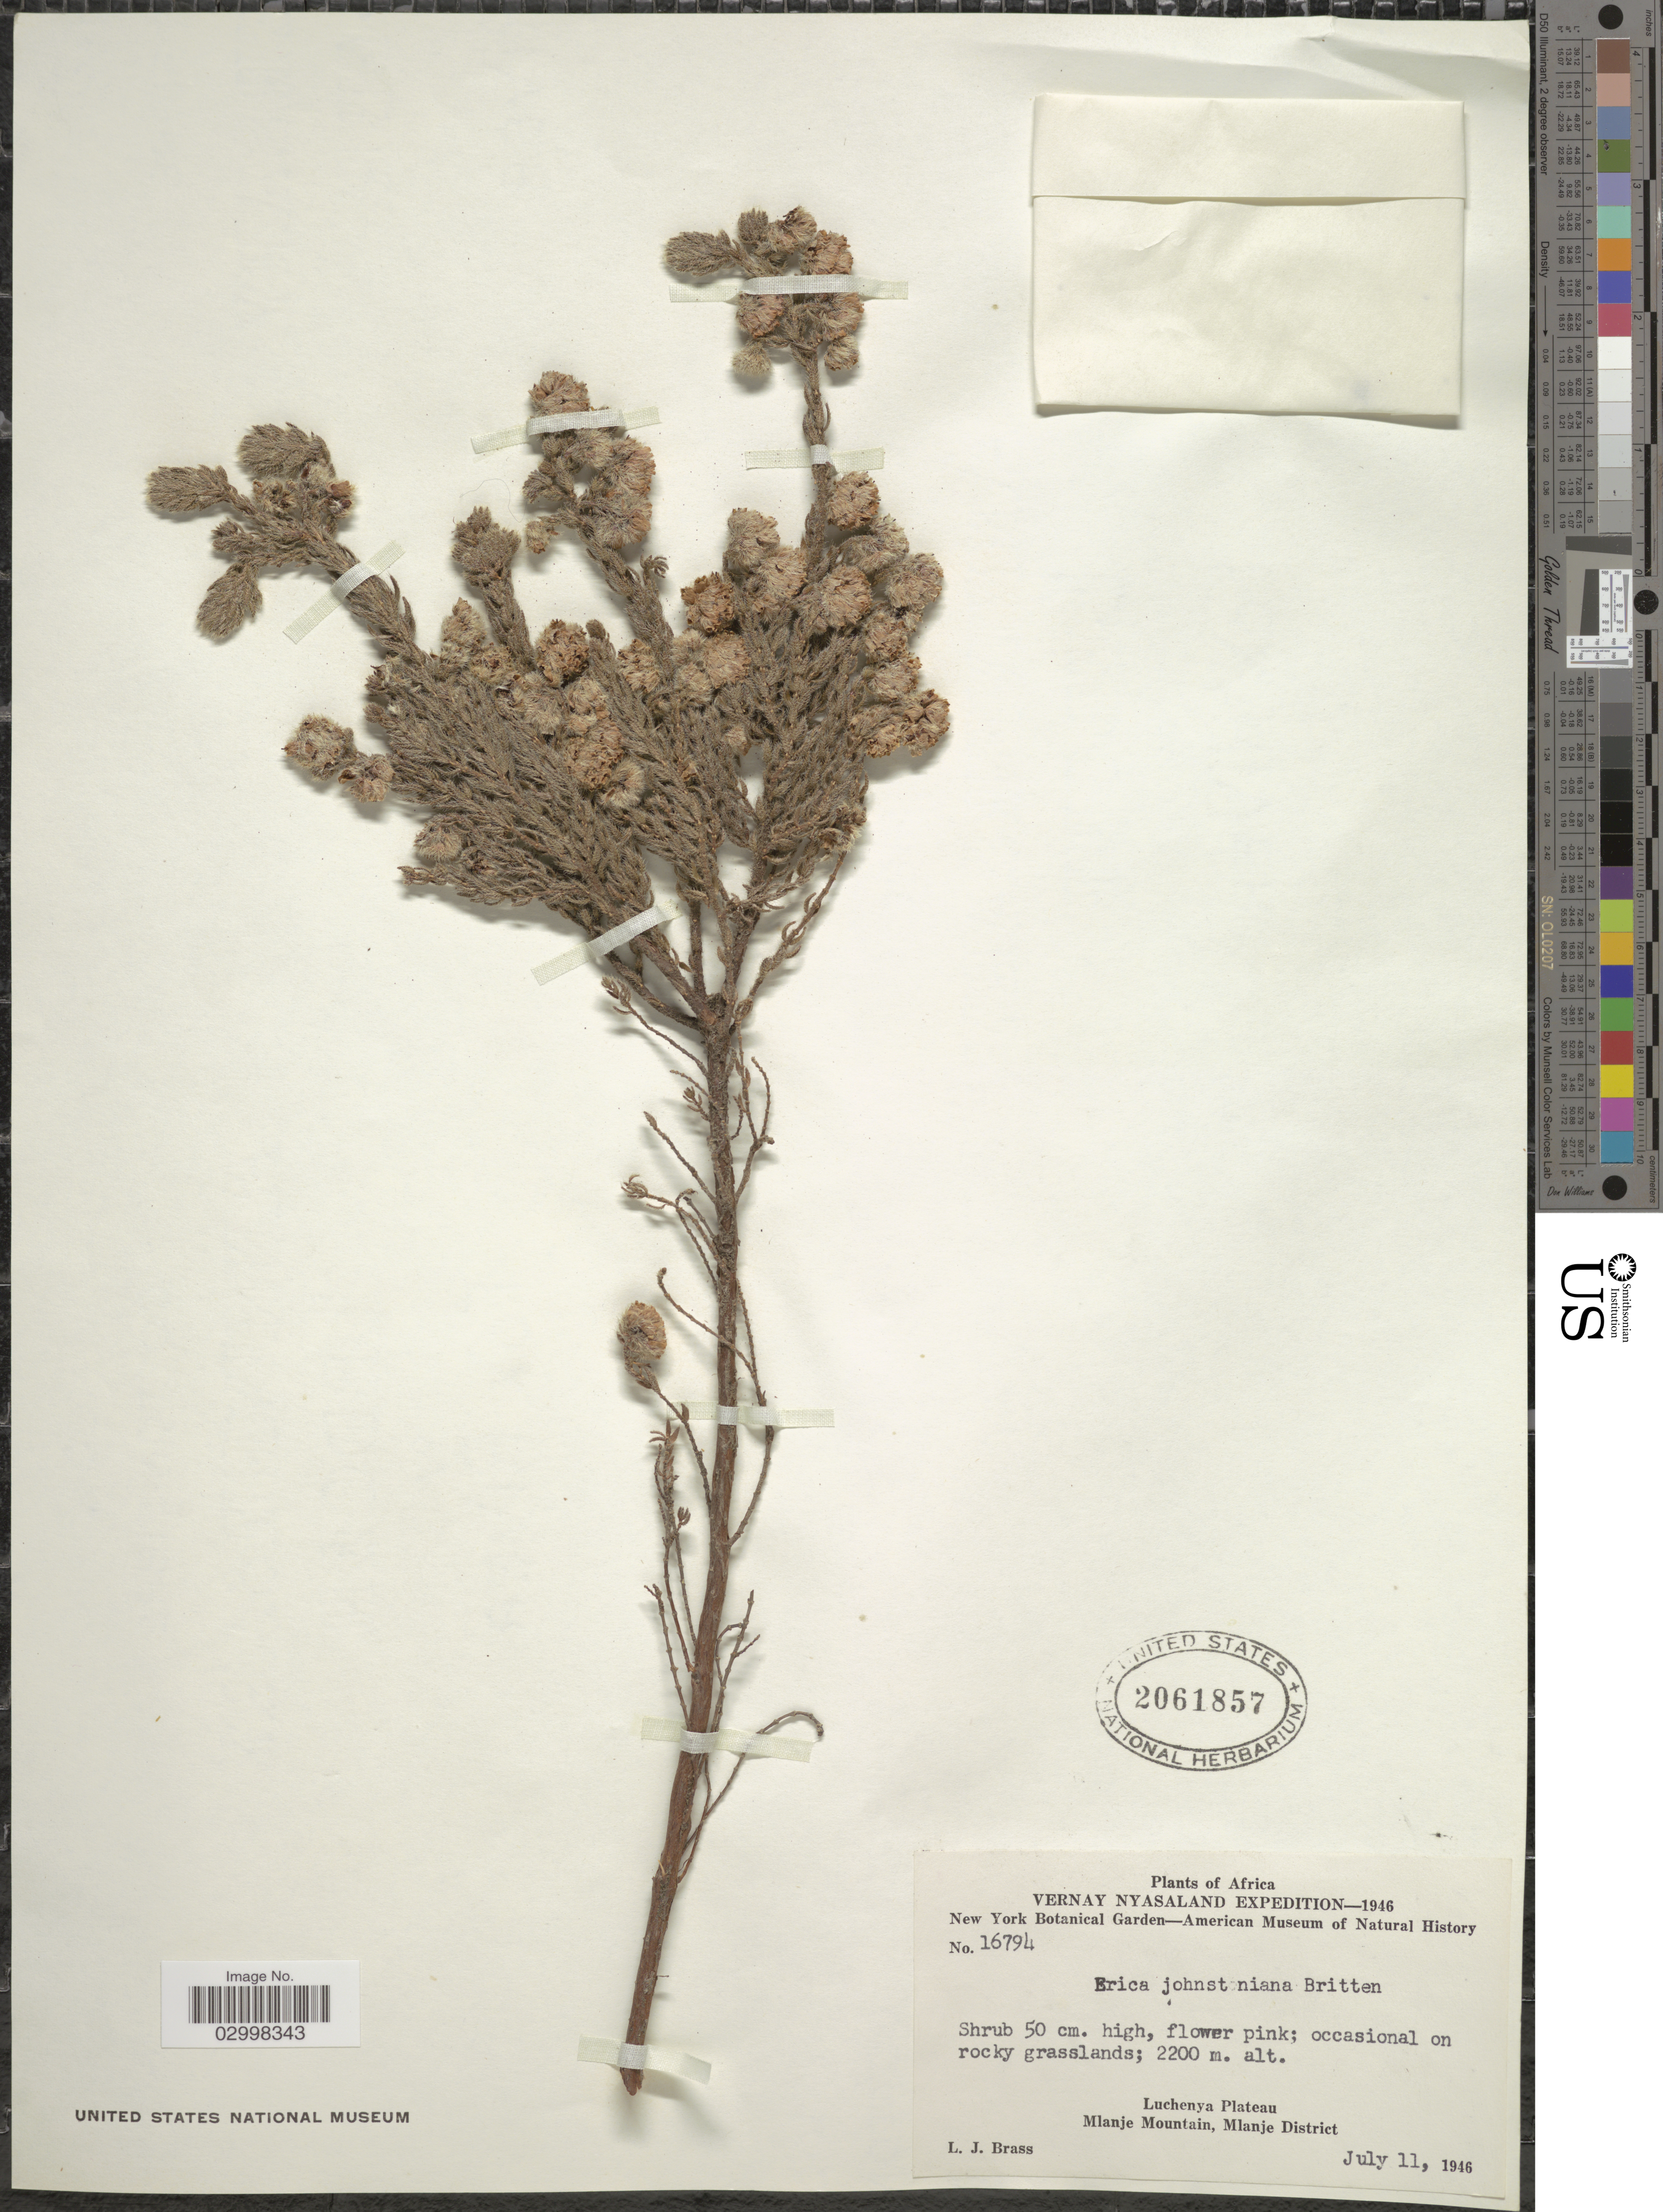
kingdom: Plantae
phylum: Tracheophyta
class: Magnoliopsida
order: Ericales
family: Ericaceae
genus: Erica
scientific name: Erica johnstoniana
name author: Britten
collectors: L. J. Brass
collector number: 16794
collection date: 1946-07-11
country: Malawi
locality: Vernay Nyasaland. Luchenya Plateau, Mlanje Mountain, Mlanje District.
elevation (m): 2200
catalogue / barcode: US 2061857